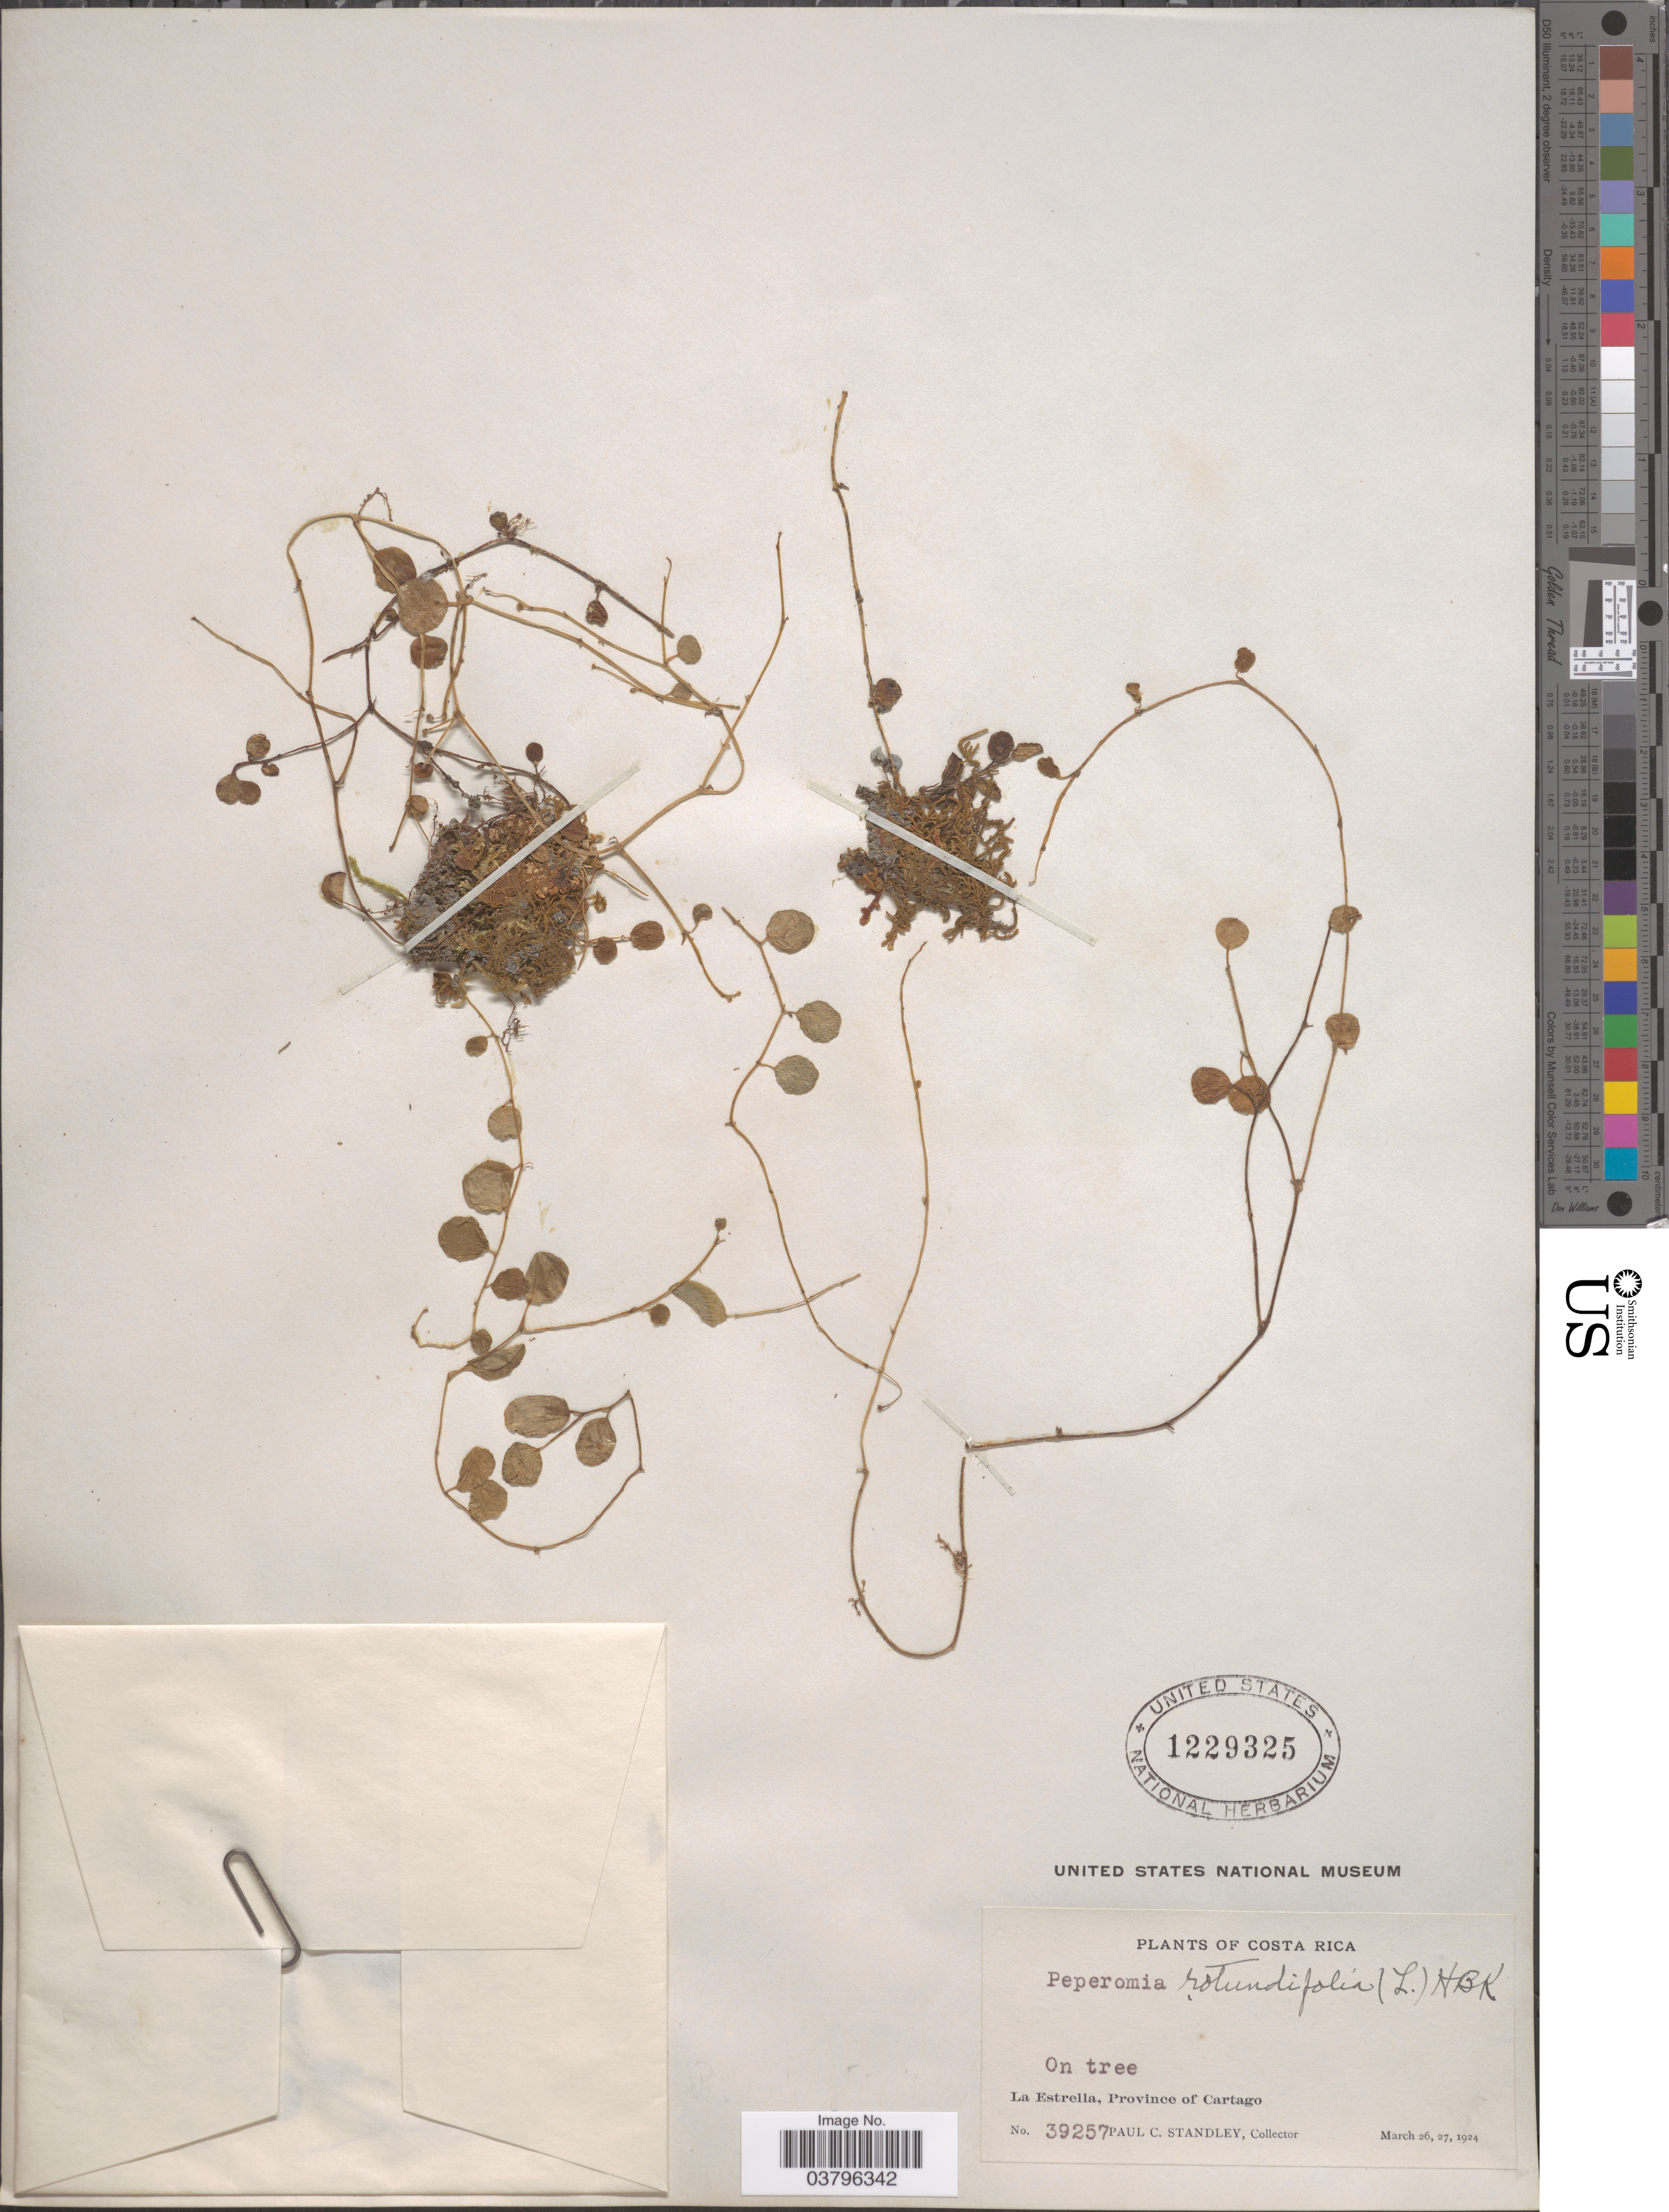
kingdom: Plantae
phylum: Tracheophyta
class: Magnoliopsida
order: Piperales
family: Piperaceae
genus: Peperomia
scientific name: Peperomia rotundifolia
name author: (L.) Kunth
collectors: P. C. Standley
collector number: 39257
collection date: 1924-03-26/1924-03-27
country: Costa Rica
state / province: Cartago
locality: La Estrella.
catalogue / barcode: US 1229325